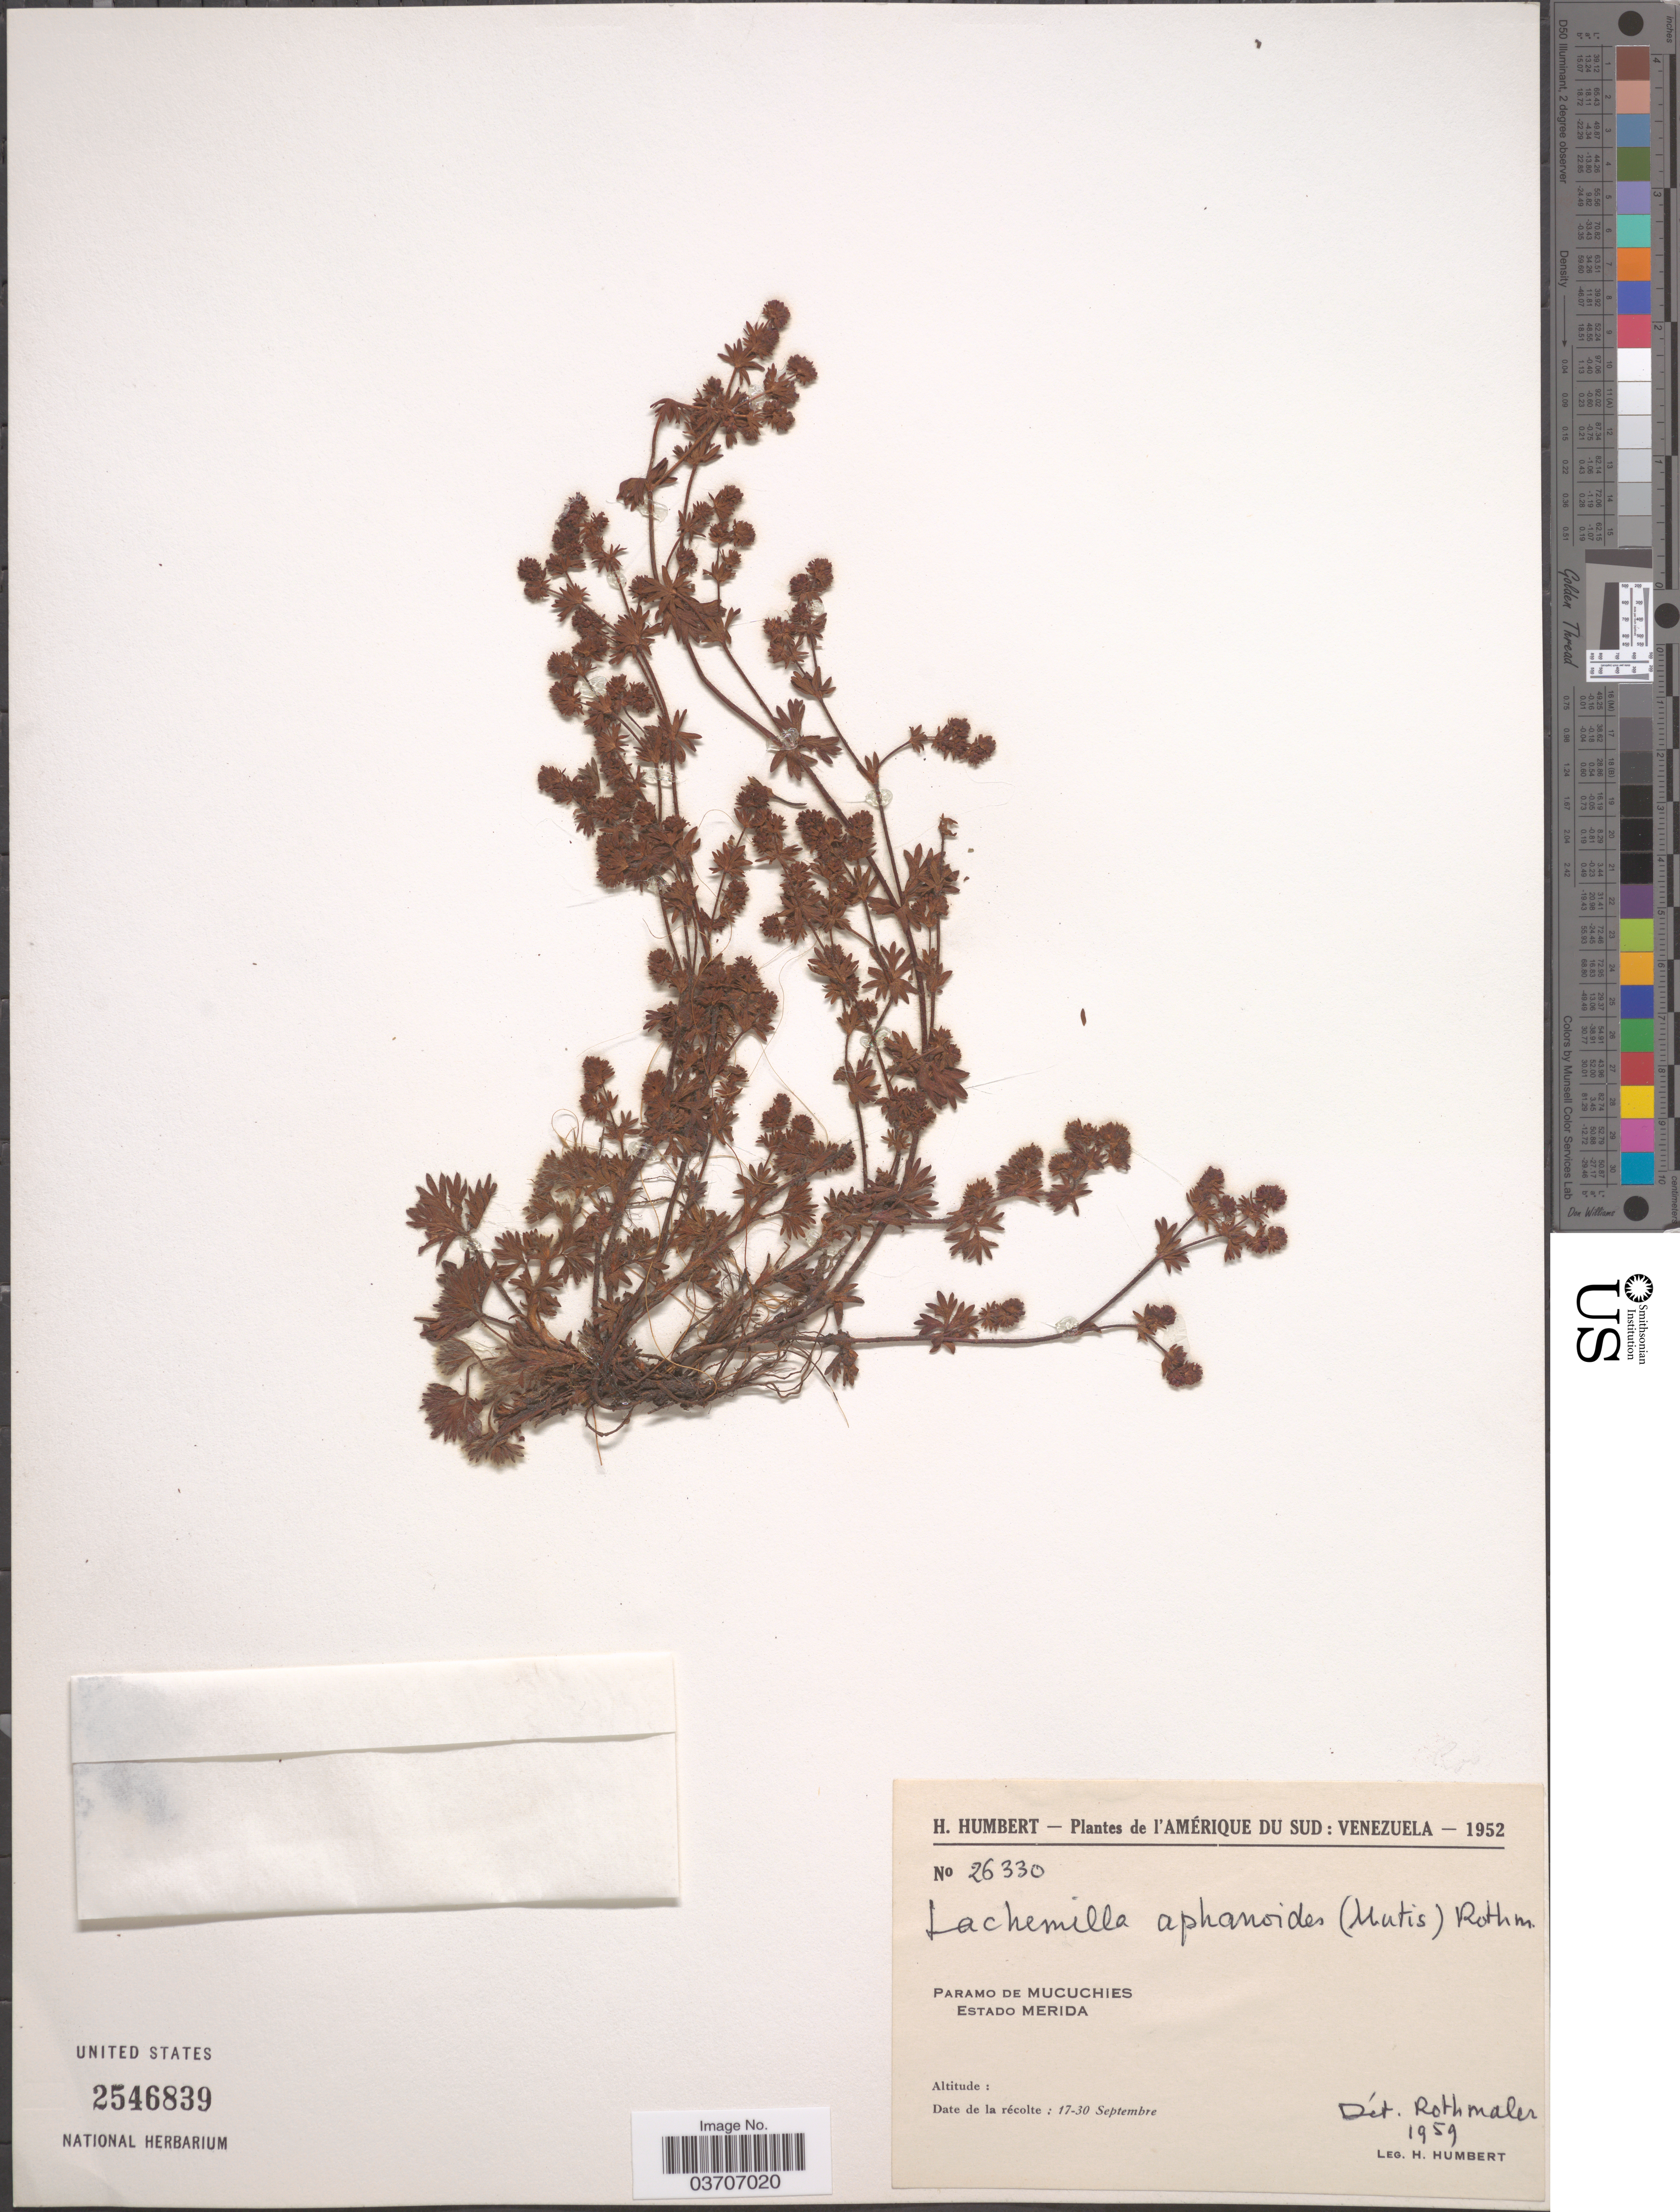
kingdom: Plantae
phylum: Tracheophyta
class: Magnoliopsida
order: Rosales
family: Rosaceae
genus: Lachemilla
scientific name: Lachemilla aphanoides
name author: (Mutis ex L. f.) Rothm.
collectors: H. Humbert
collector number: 26330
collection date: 1952-09-17/1952-09-30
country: Venezuela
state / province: Merida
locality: Amérique du Sud. Paramo de Mucuchies.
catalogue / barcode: US 2546839